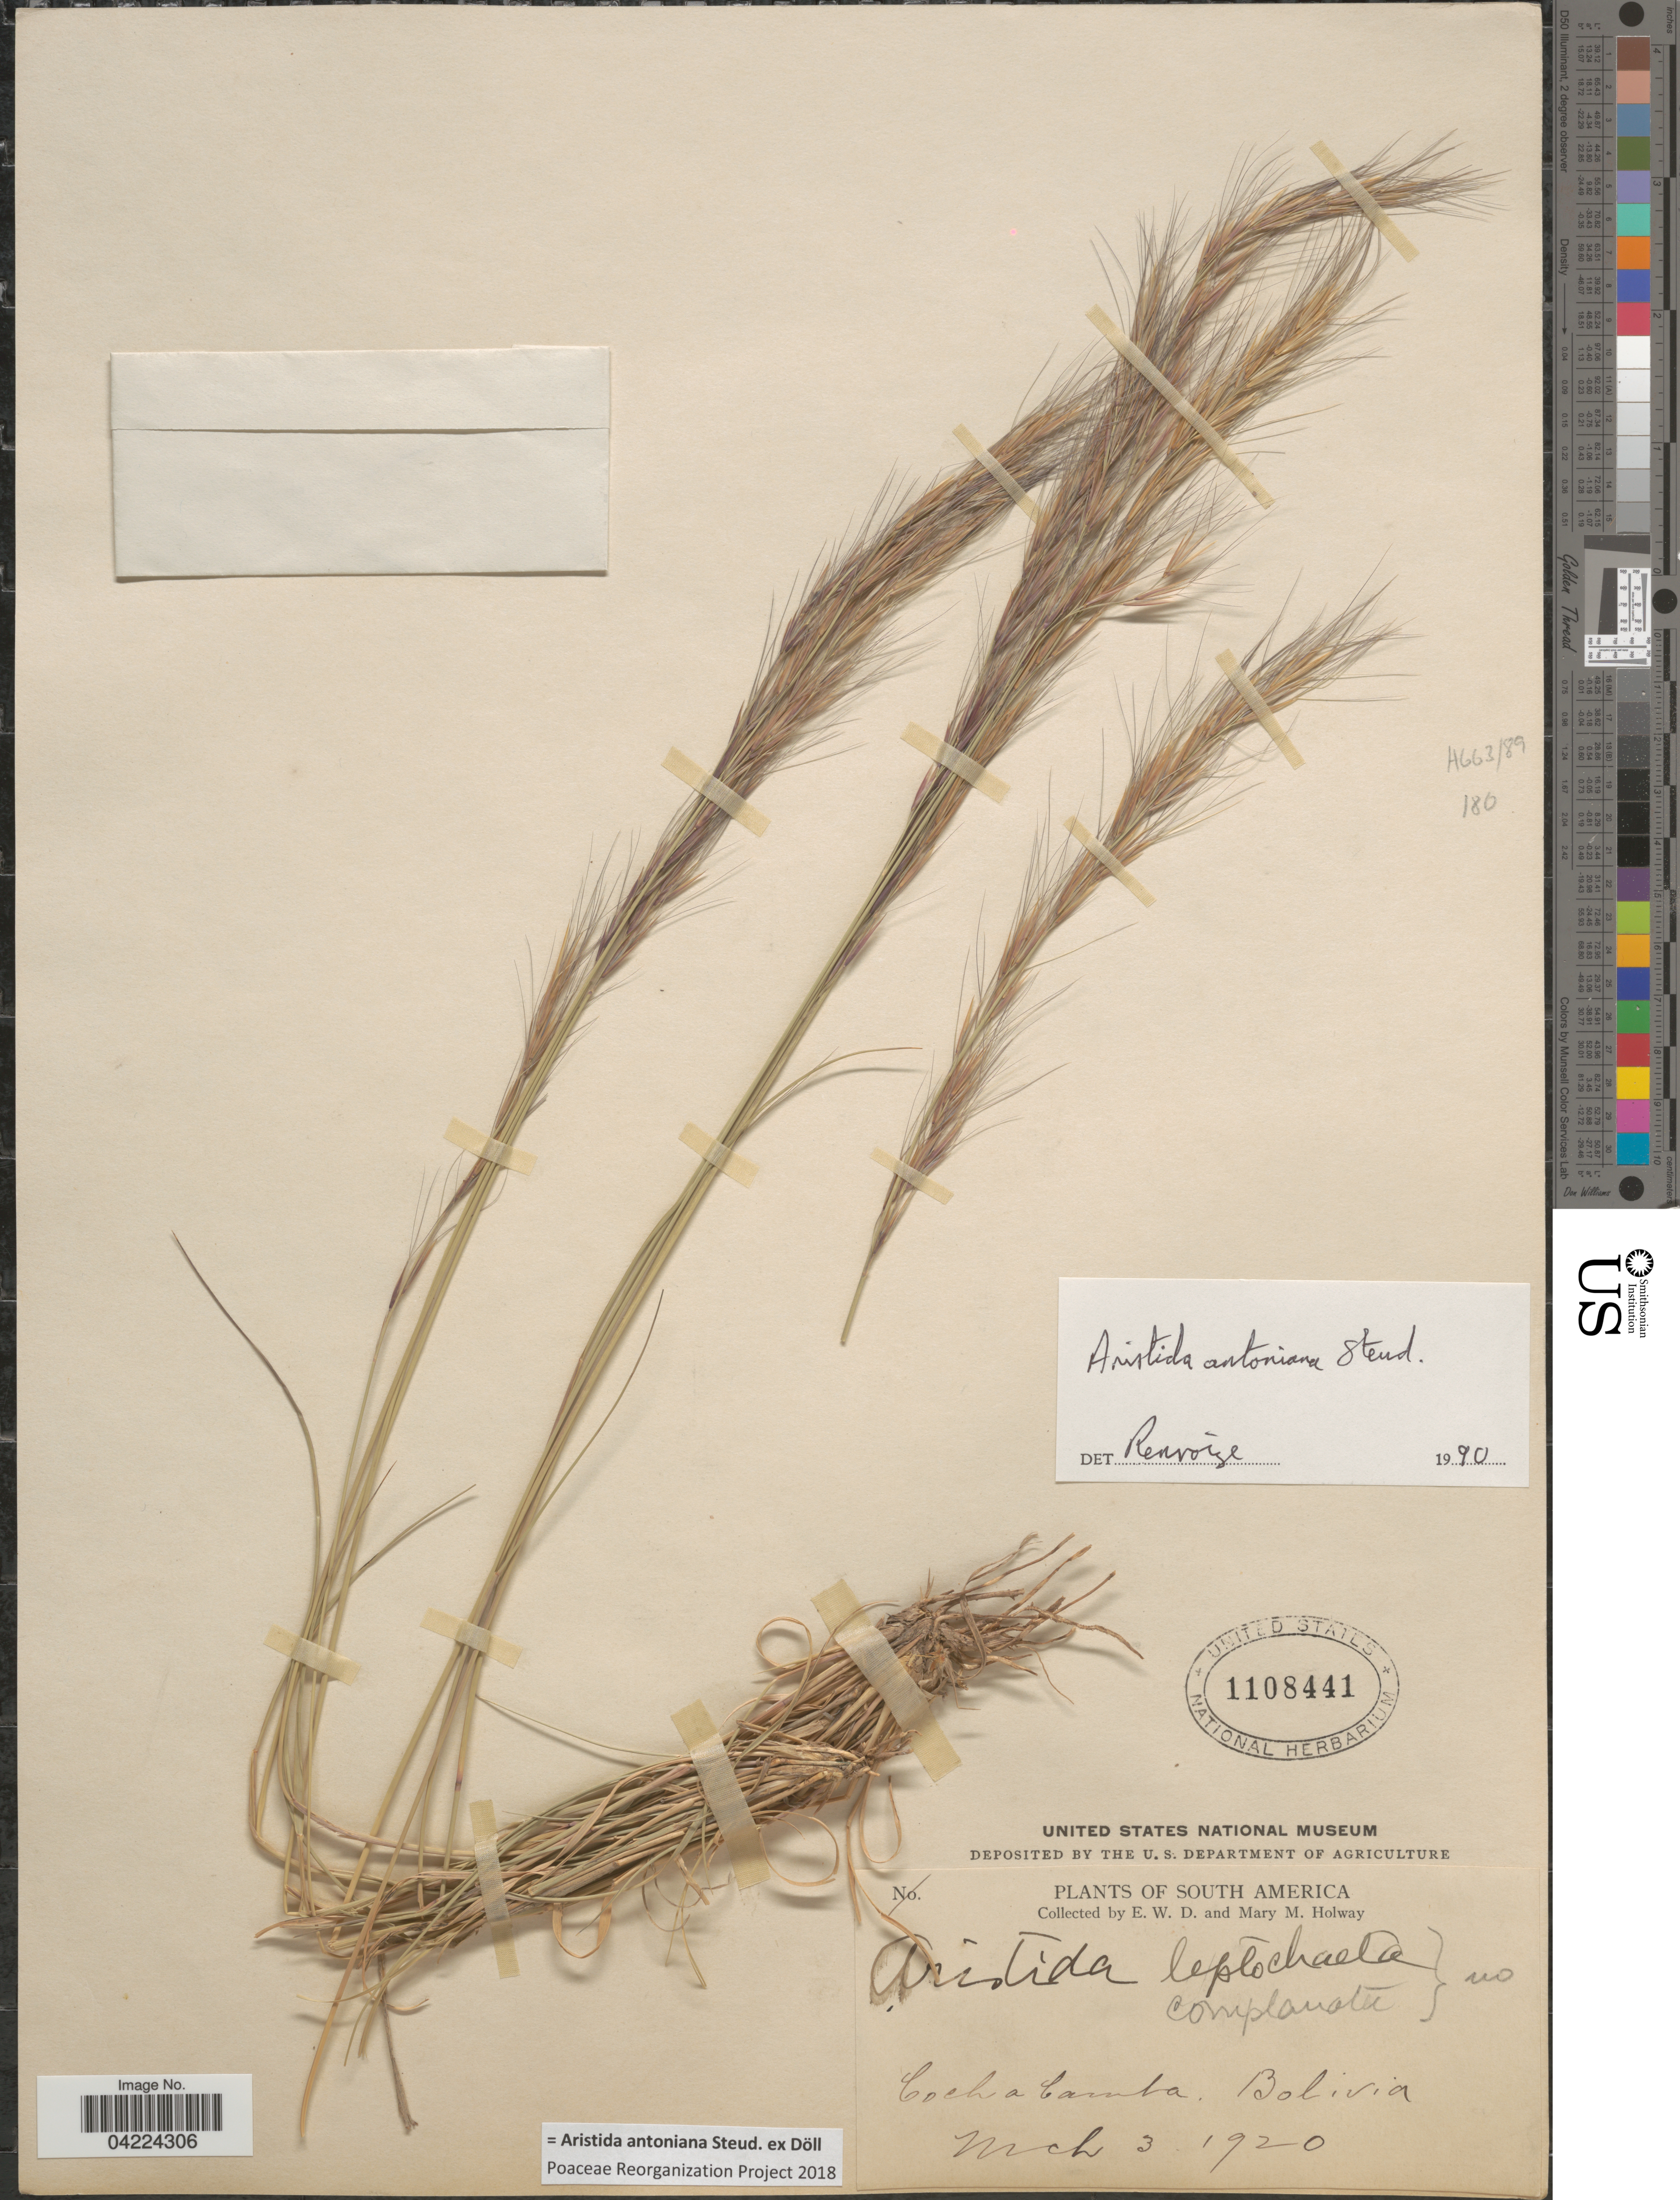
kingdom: Plantae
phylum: Tracheophyta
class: Liliopsida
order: Poales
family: Poaceae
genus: Aristida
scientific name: Aristida antoniana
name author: Steud. ex Henr.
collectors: E. W. D. Holway & M. M. Holway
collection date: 1920-03-03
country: Bolivia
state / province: Cochabamba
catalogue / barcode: US 1108441